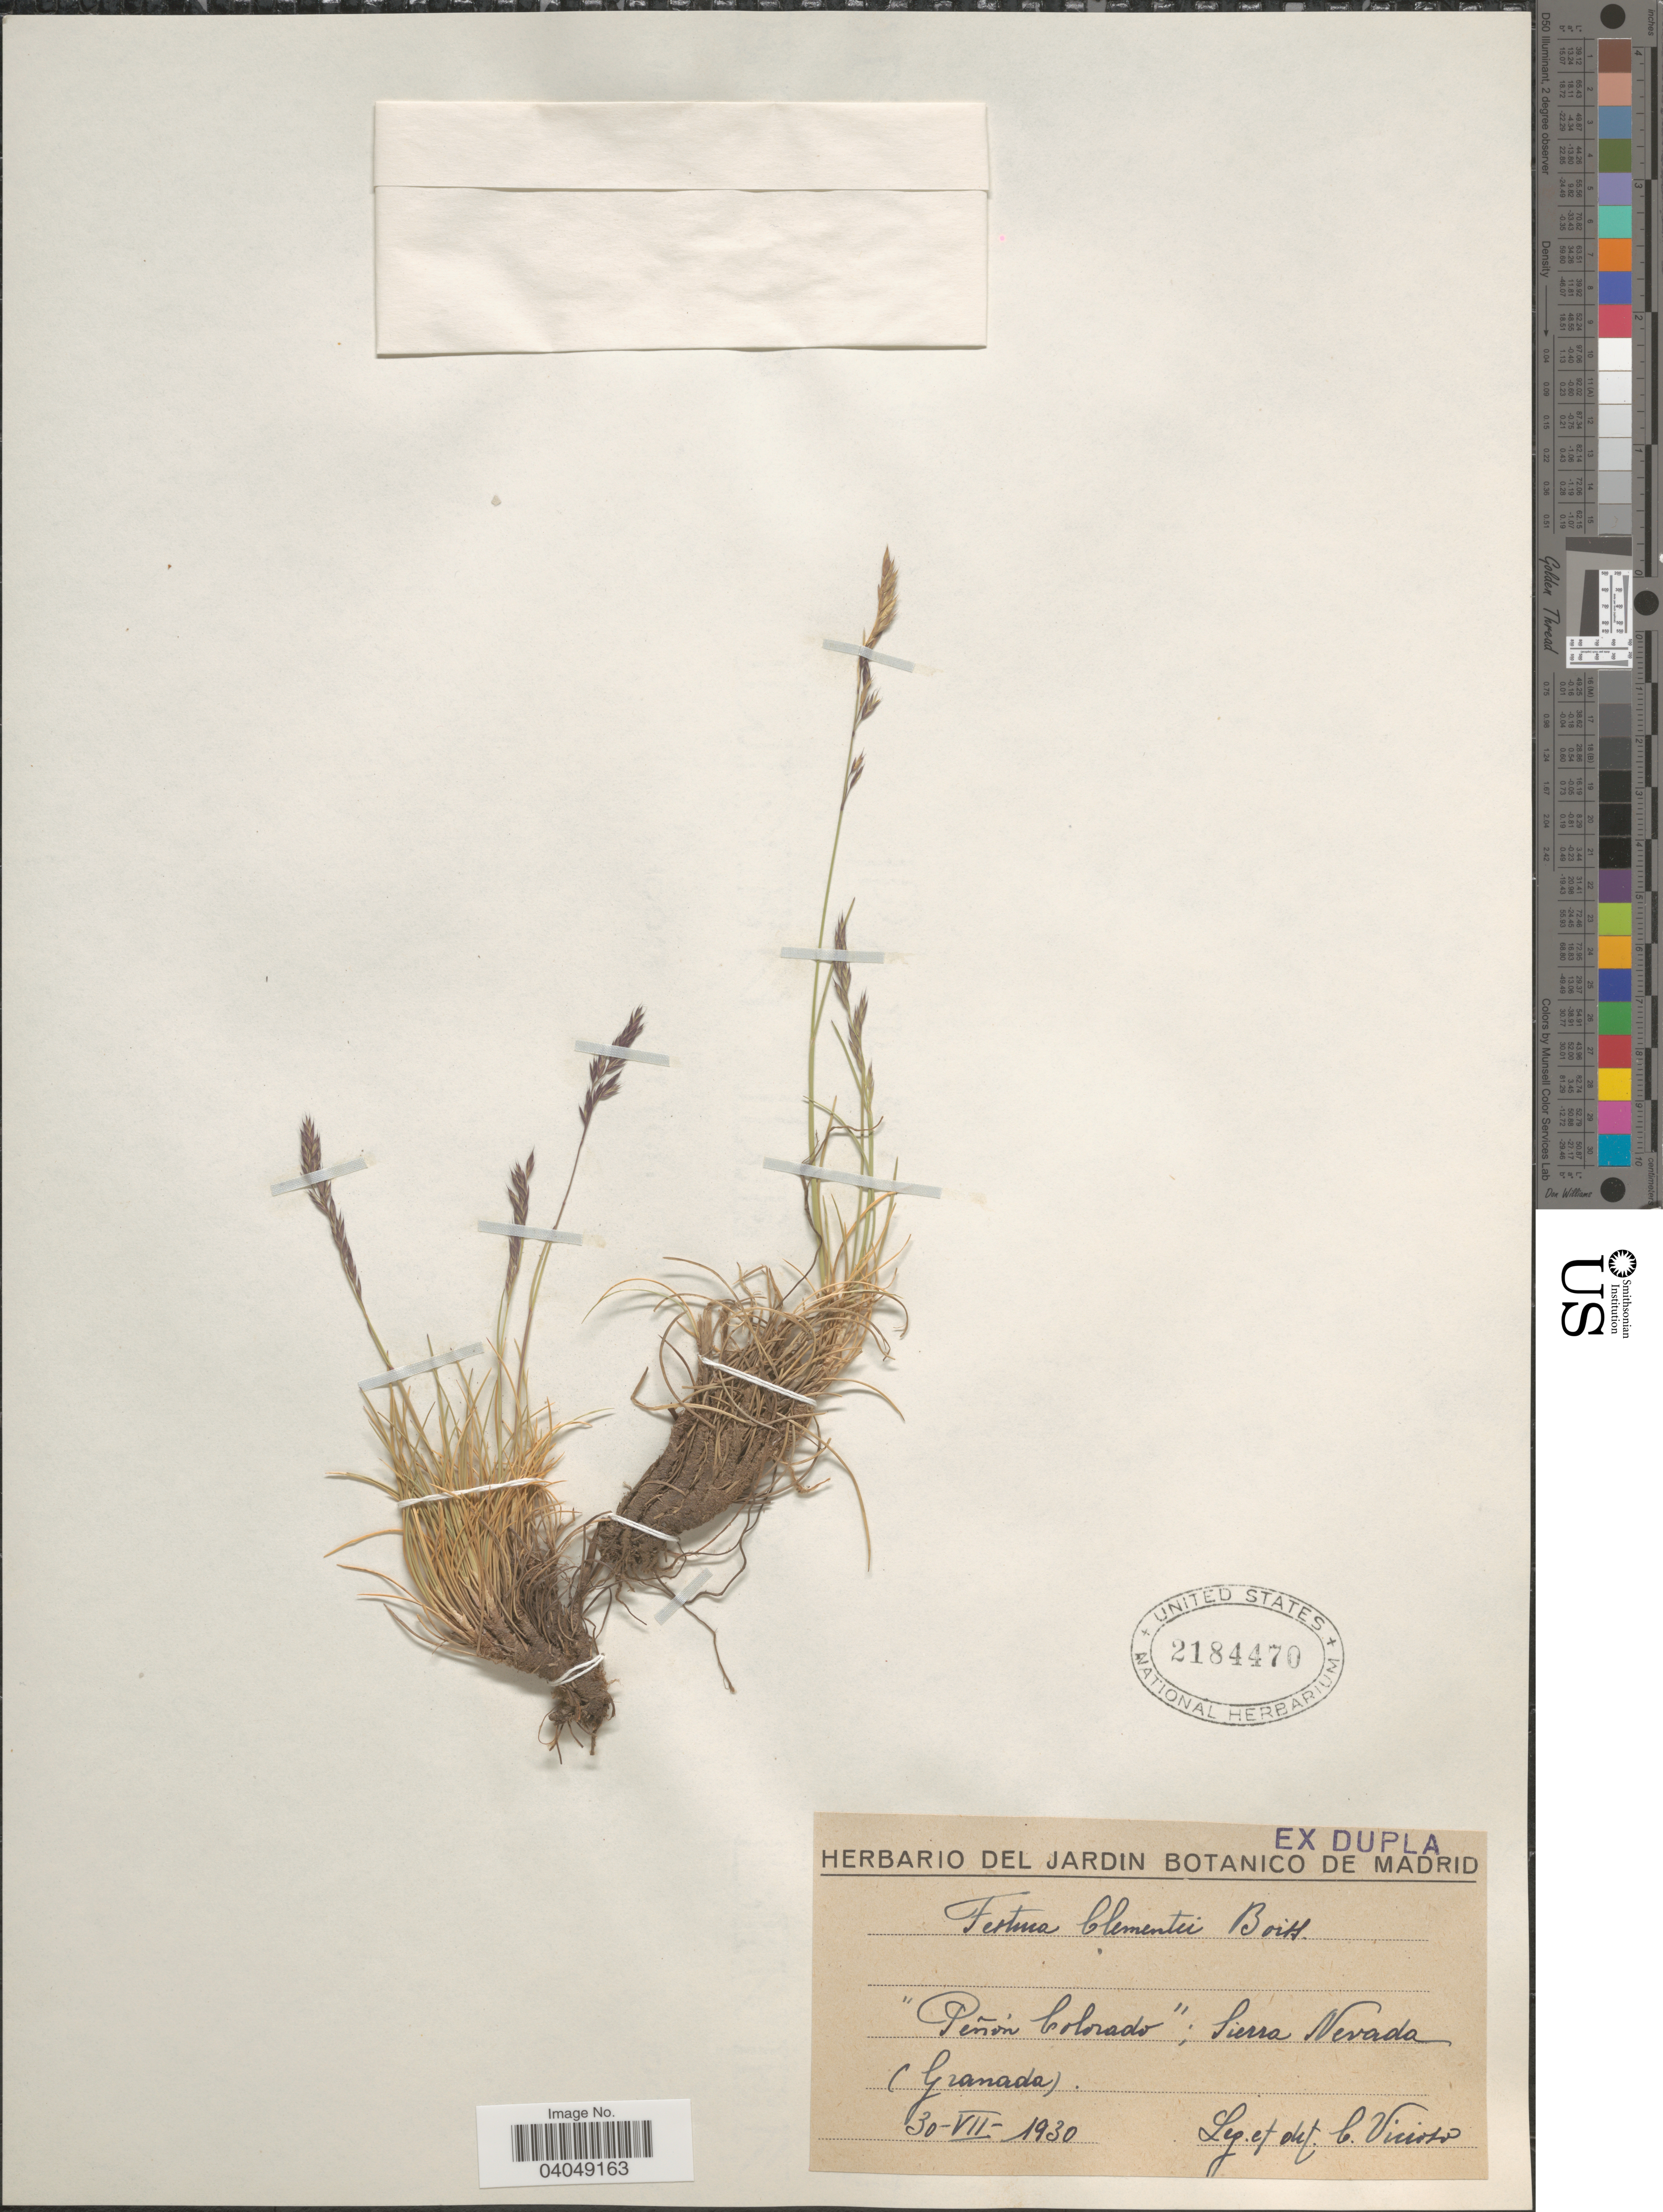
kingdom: Plantae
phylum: Tracheophyta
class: Liliopsida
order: Poales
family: Poaceae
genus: Festuca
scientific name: Festuca clementei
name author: Boiss.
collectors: C. Vicioso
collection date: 1930-07-30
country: Spain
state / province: Madrid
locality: Peñon Colorado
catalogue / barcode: US 2184470